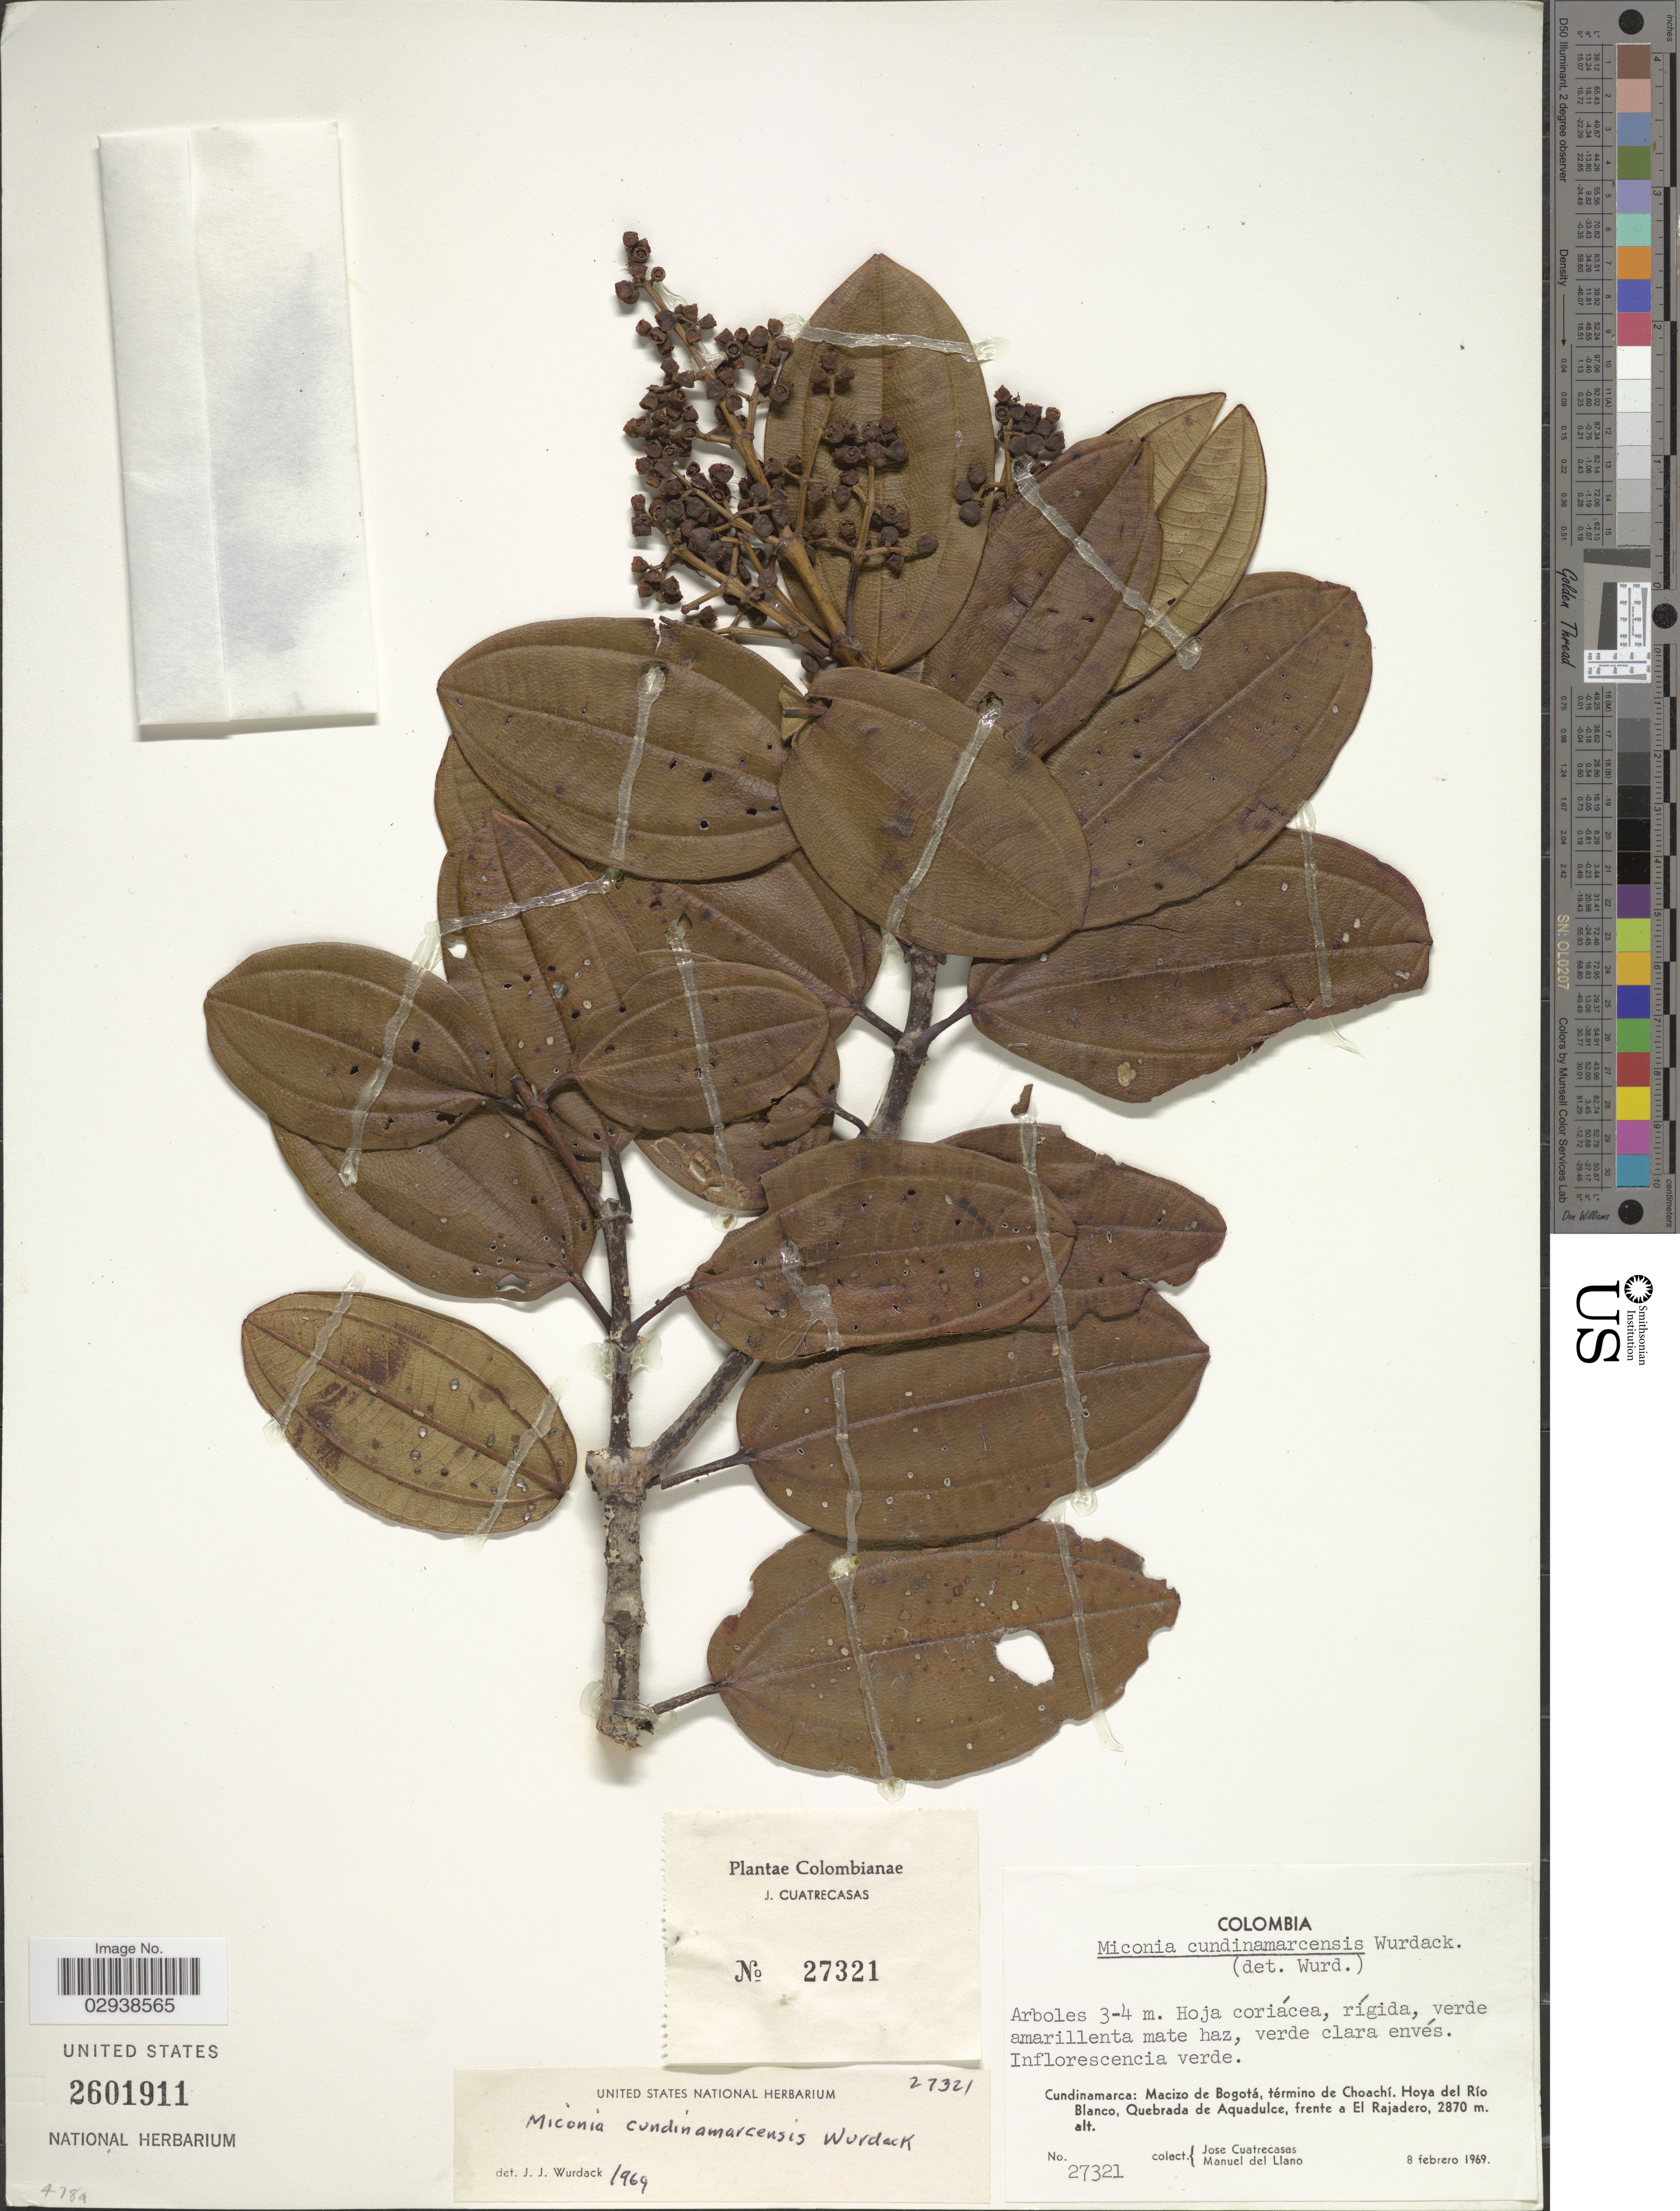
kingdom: Plantae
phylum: Tracheophyta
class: Magnoliopsida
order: Myrtales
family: Melastomataceae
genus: Miconia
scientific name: Miconia cundinamarcensis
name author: Wurdack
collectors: J. Cuatrecasas & M. d. Llano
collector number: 27321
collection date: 1969-02-08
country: Colombia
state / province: Cundinamarca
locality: Macizo do Bogotá, término de Choachí, Hoya del Río Blanco, Quebrada de Aquadulce, frente a El Rajadero.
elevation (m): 2870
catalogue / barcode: US 2601911